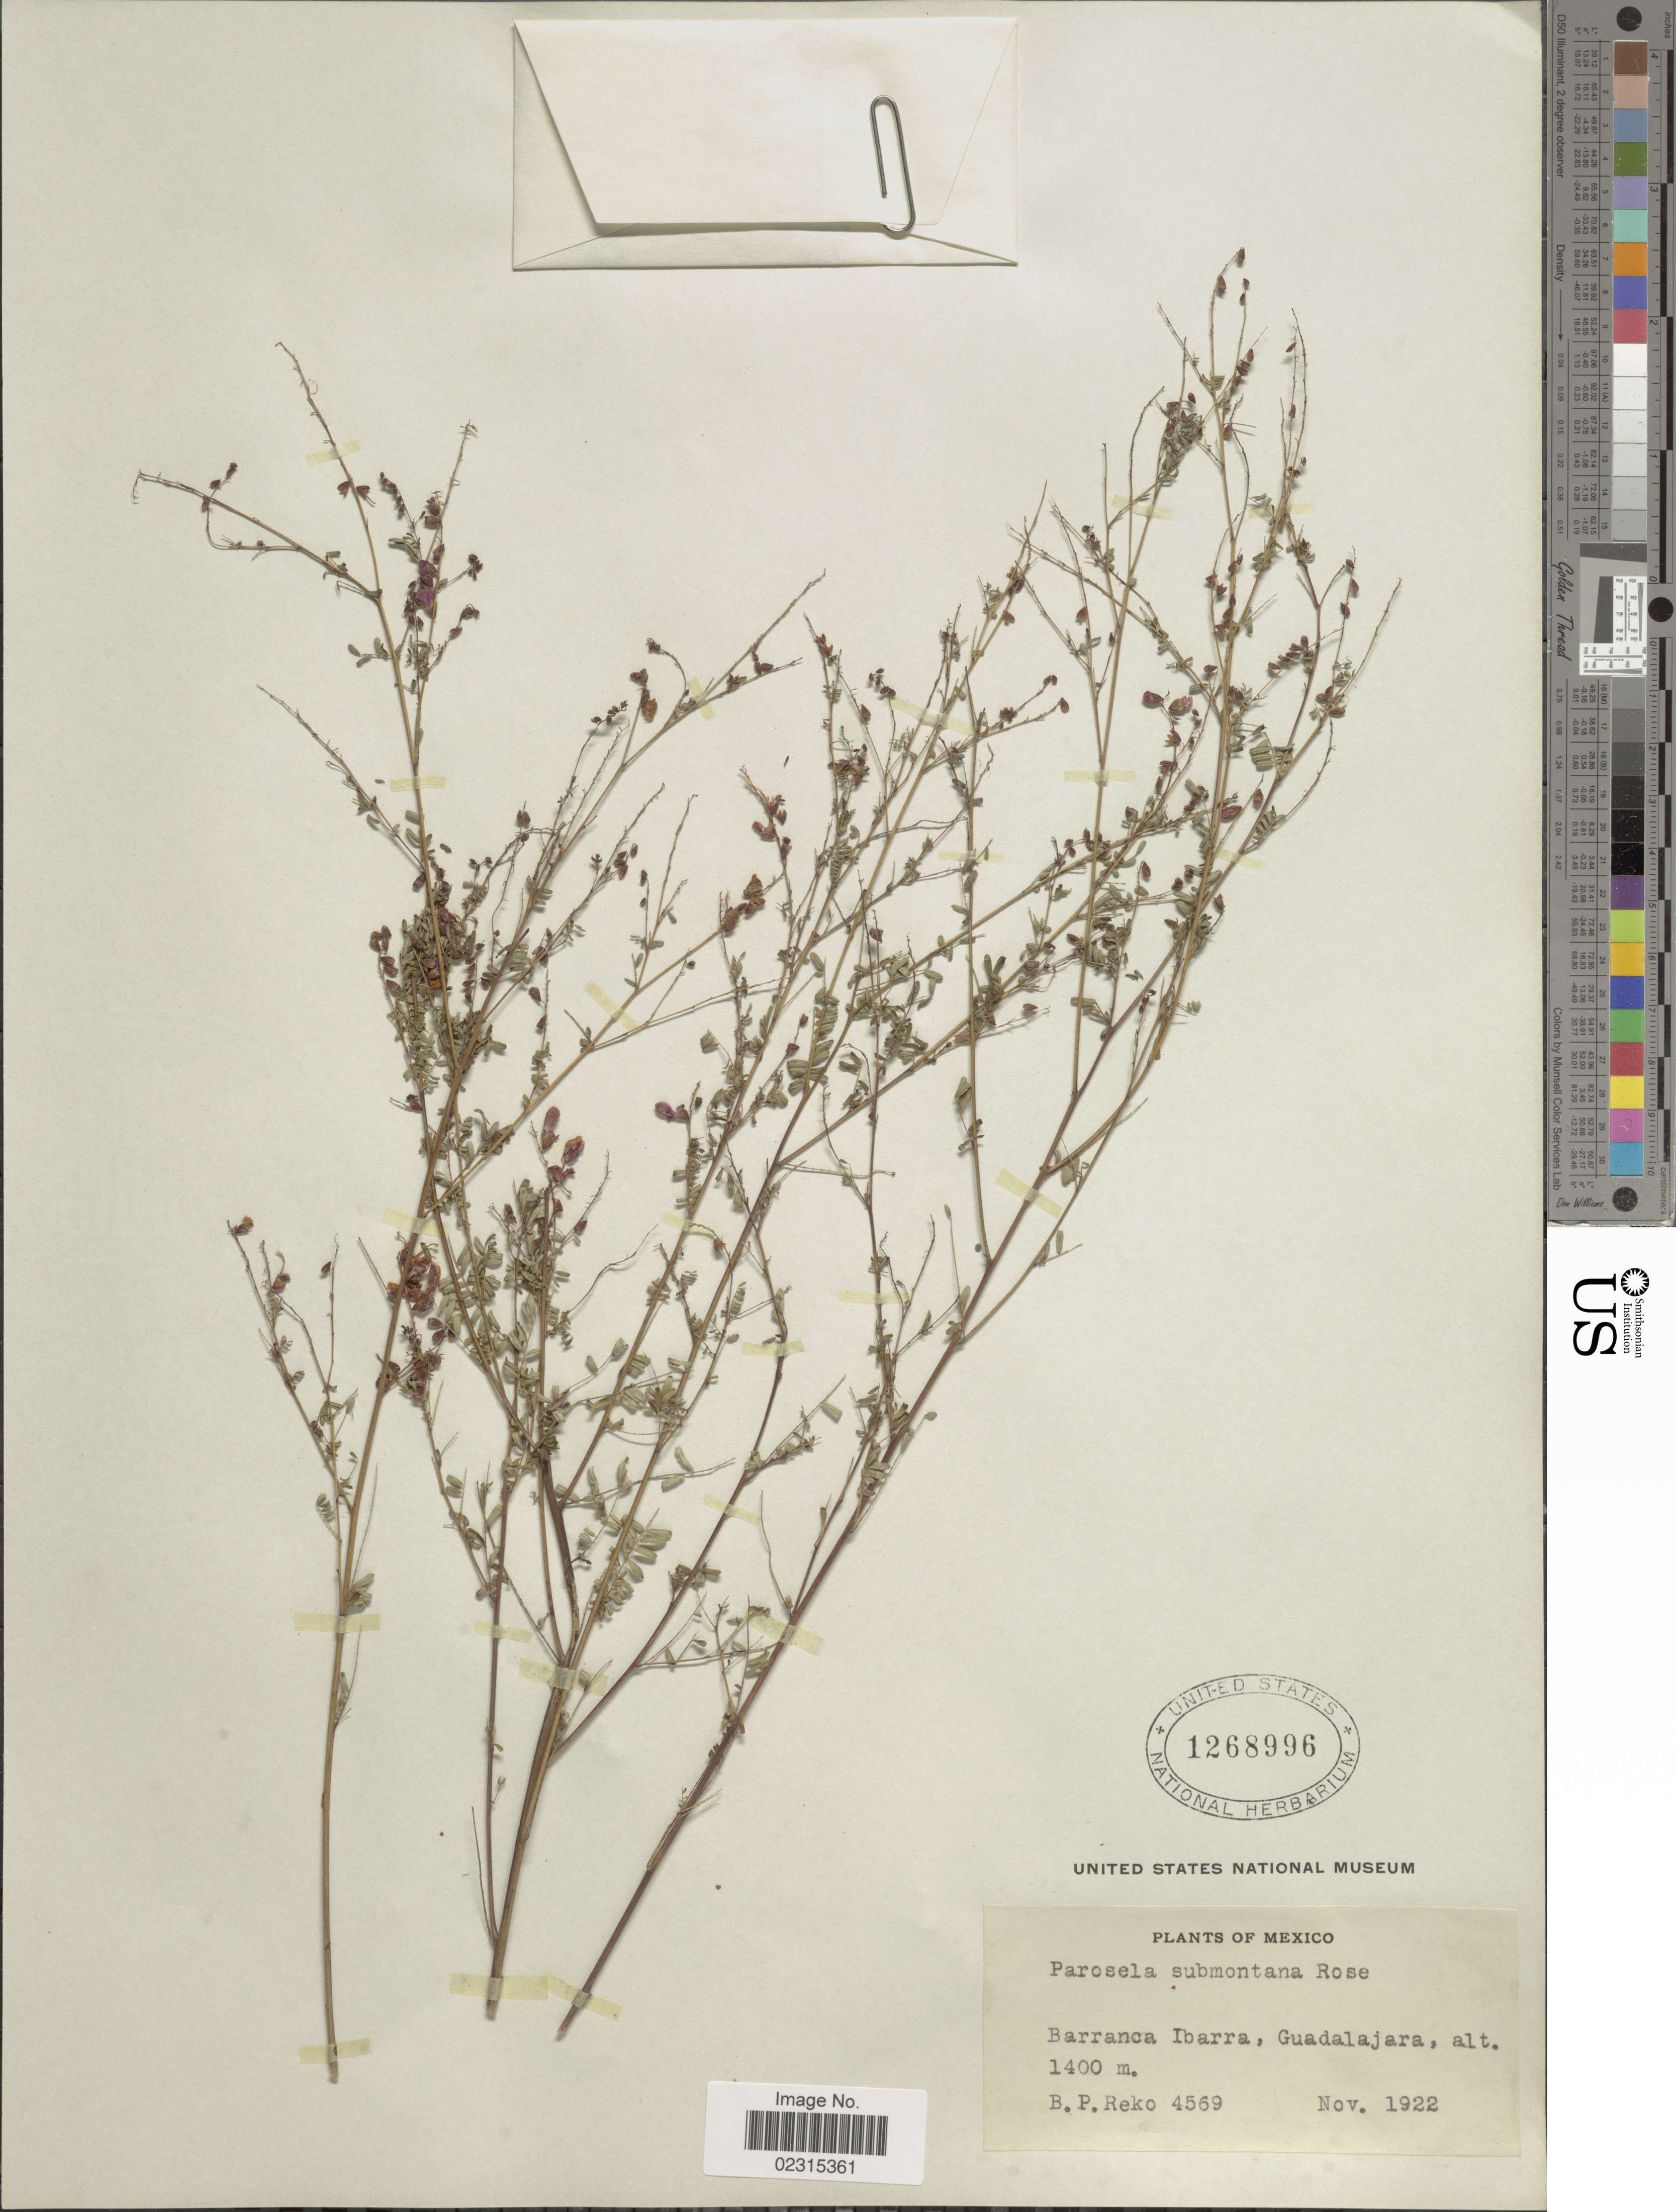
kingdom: Plantae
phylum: Tracheophyta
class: Magnoliopsida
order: Fabales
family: Fabaceae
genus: Marina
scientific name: Marina nutans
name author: (Cav.) Barneby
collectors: B. P. Reko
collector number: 4569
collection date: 1922-11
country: Mexico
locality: Barranca Ibarra, Guadalajara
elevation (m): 1400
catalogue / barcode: US 1268996